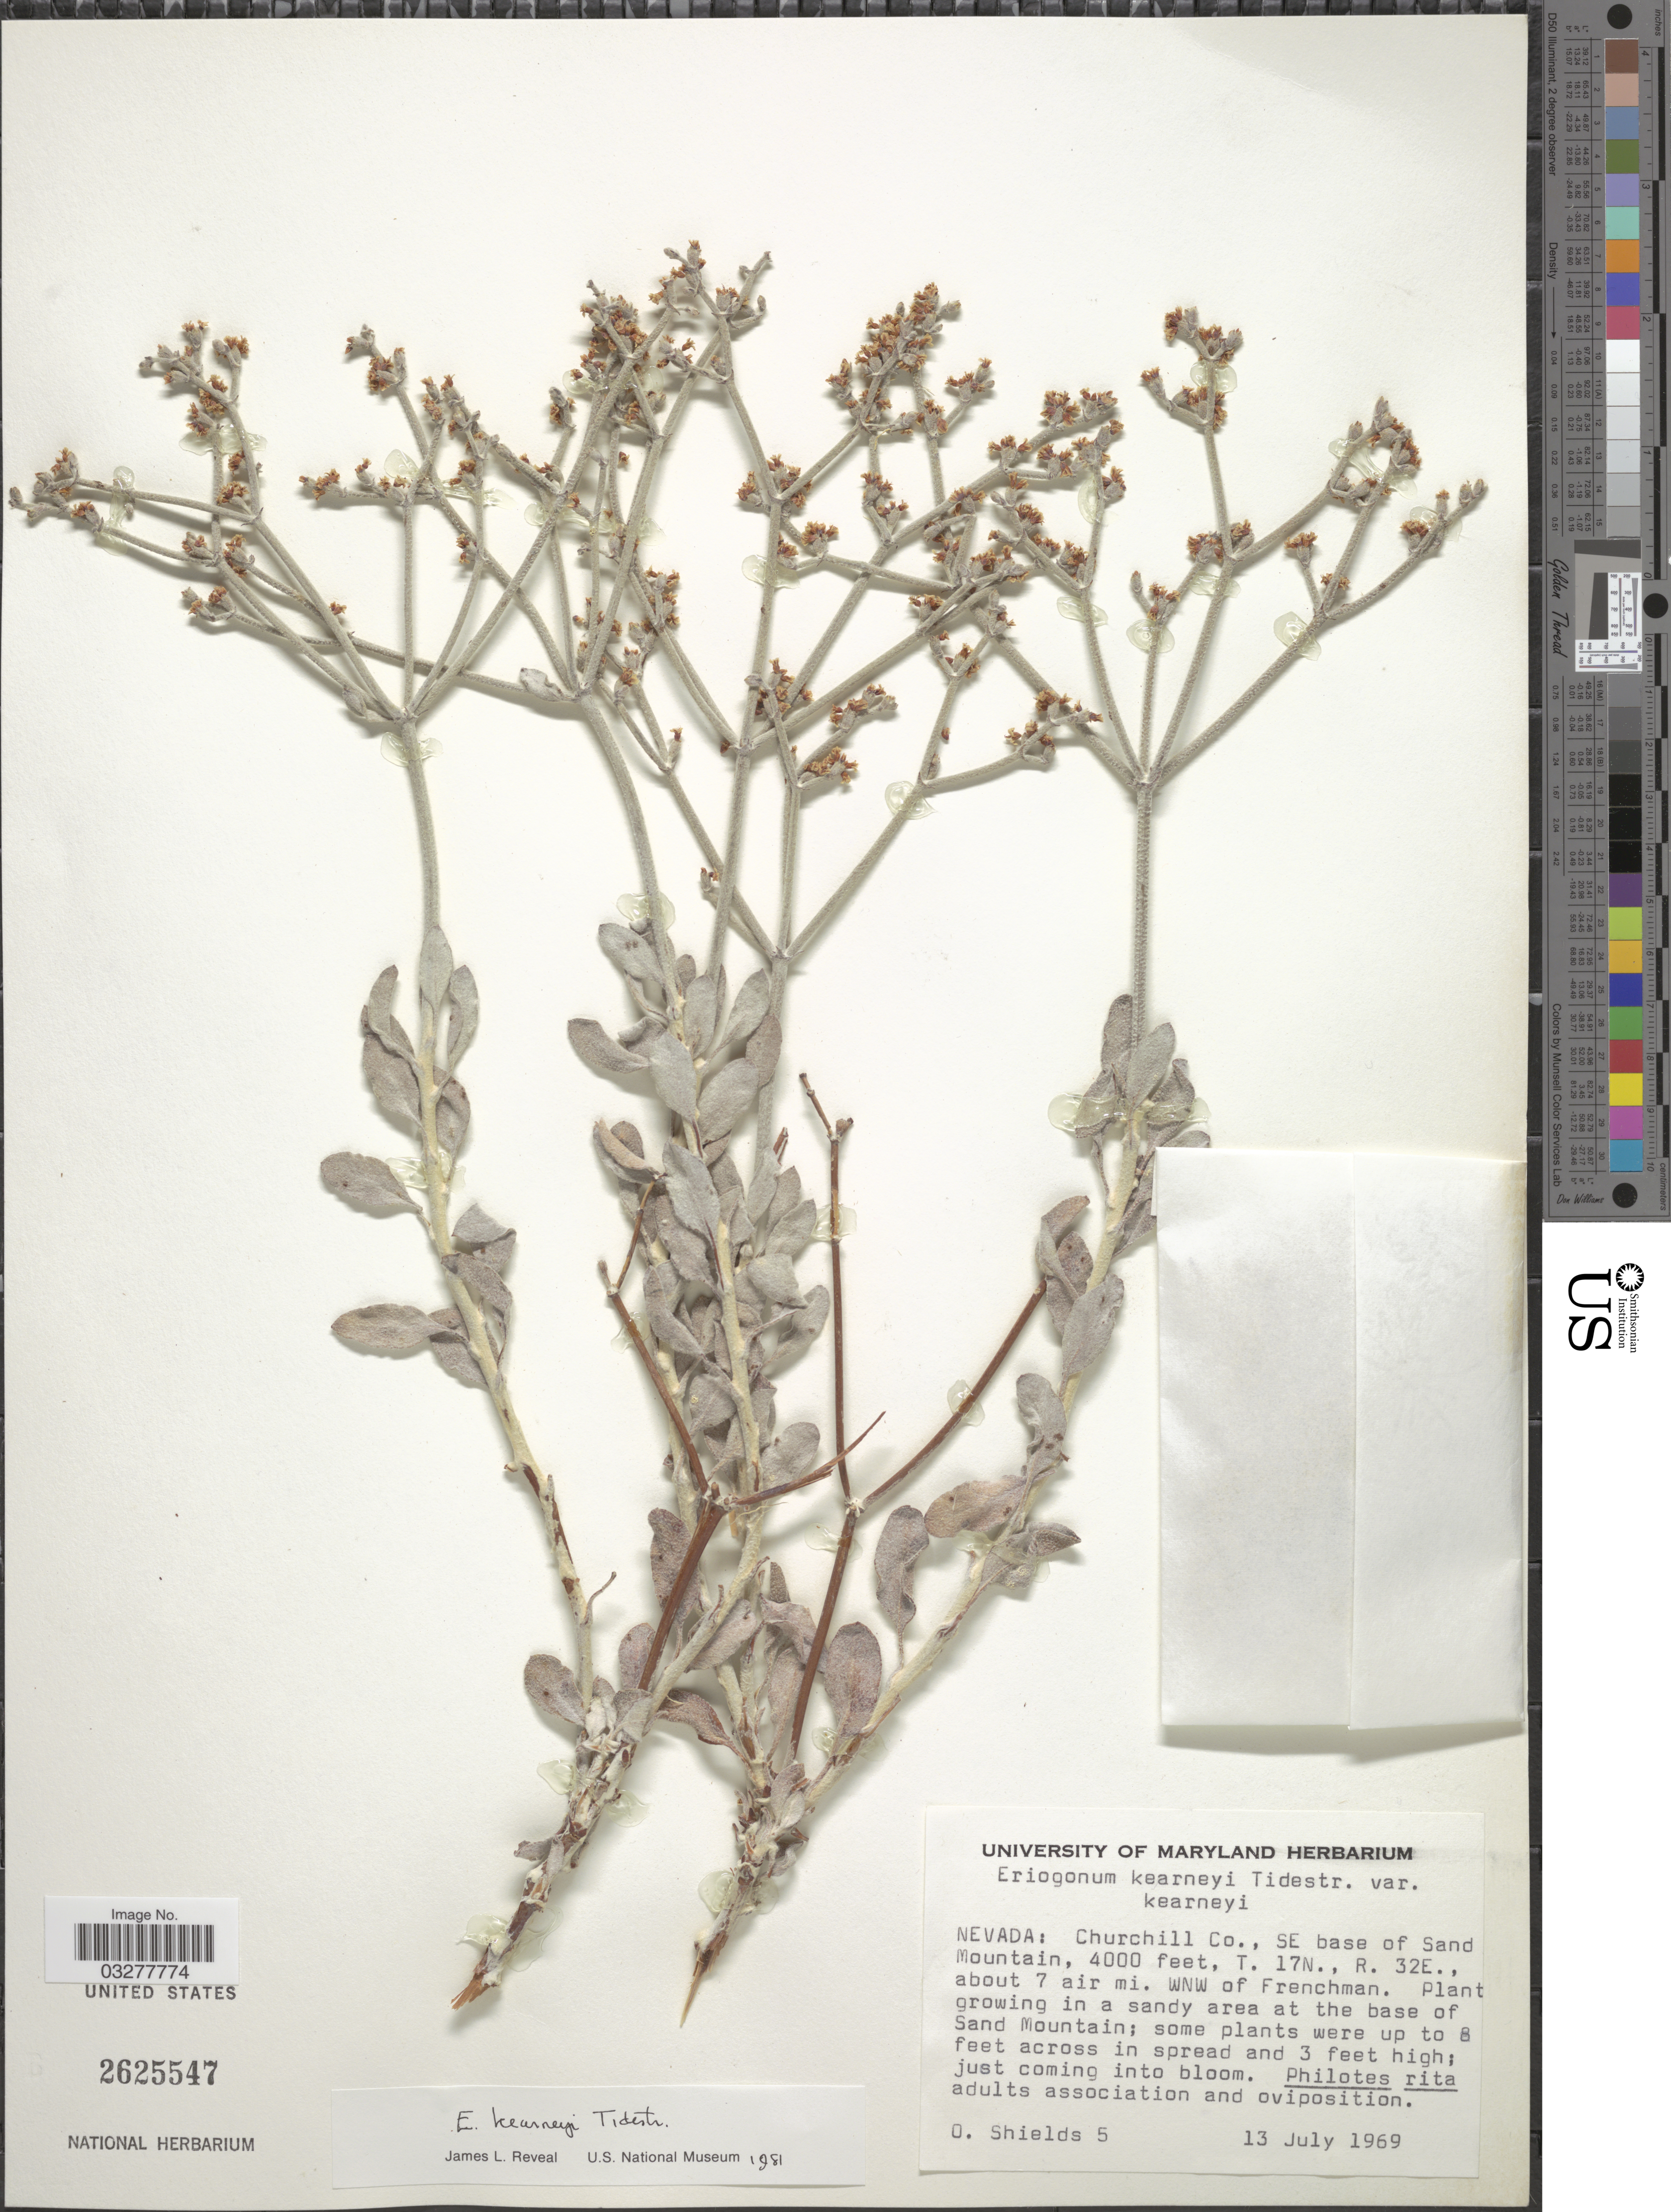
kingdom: Plantae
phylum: Tracheophyta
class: Magnoliopsida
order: Caryophyllales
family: Polygonaceae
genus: Eriogonum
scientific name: Eriogonum kearneyi var. kearneyi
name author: Tidestr.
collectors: O. Shields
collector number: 5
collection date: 1969-07-13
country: United States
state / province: Nevada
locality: Churchill Co., SE base of Sand Mountain, T.17N, R.32E, about 7 air mi. WNW of Frenchman.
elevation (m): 1219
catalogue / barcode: US 2625547